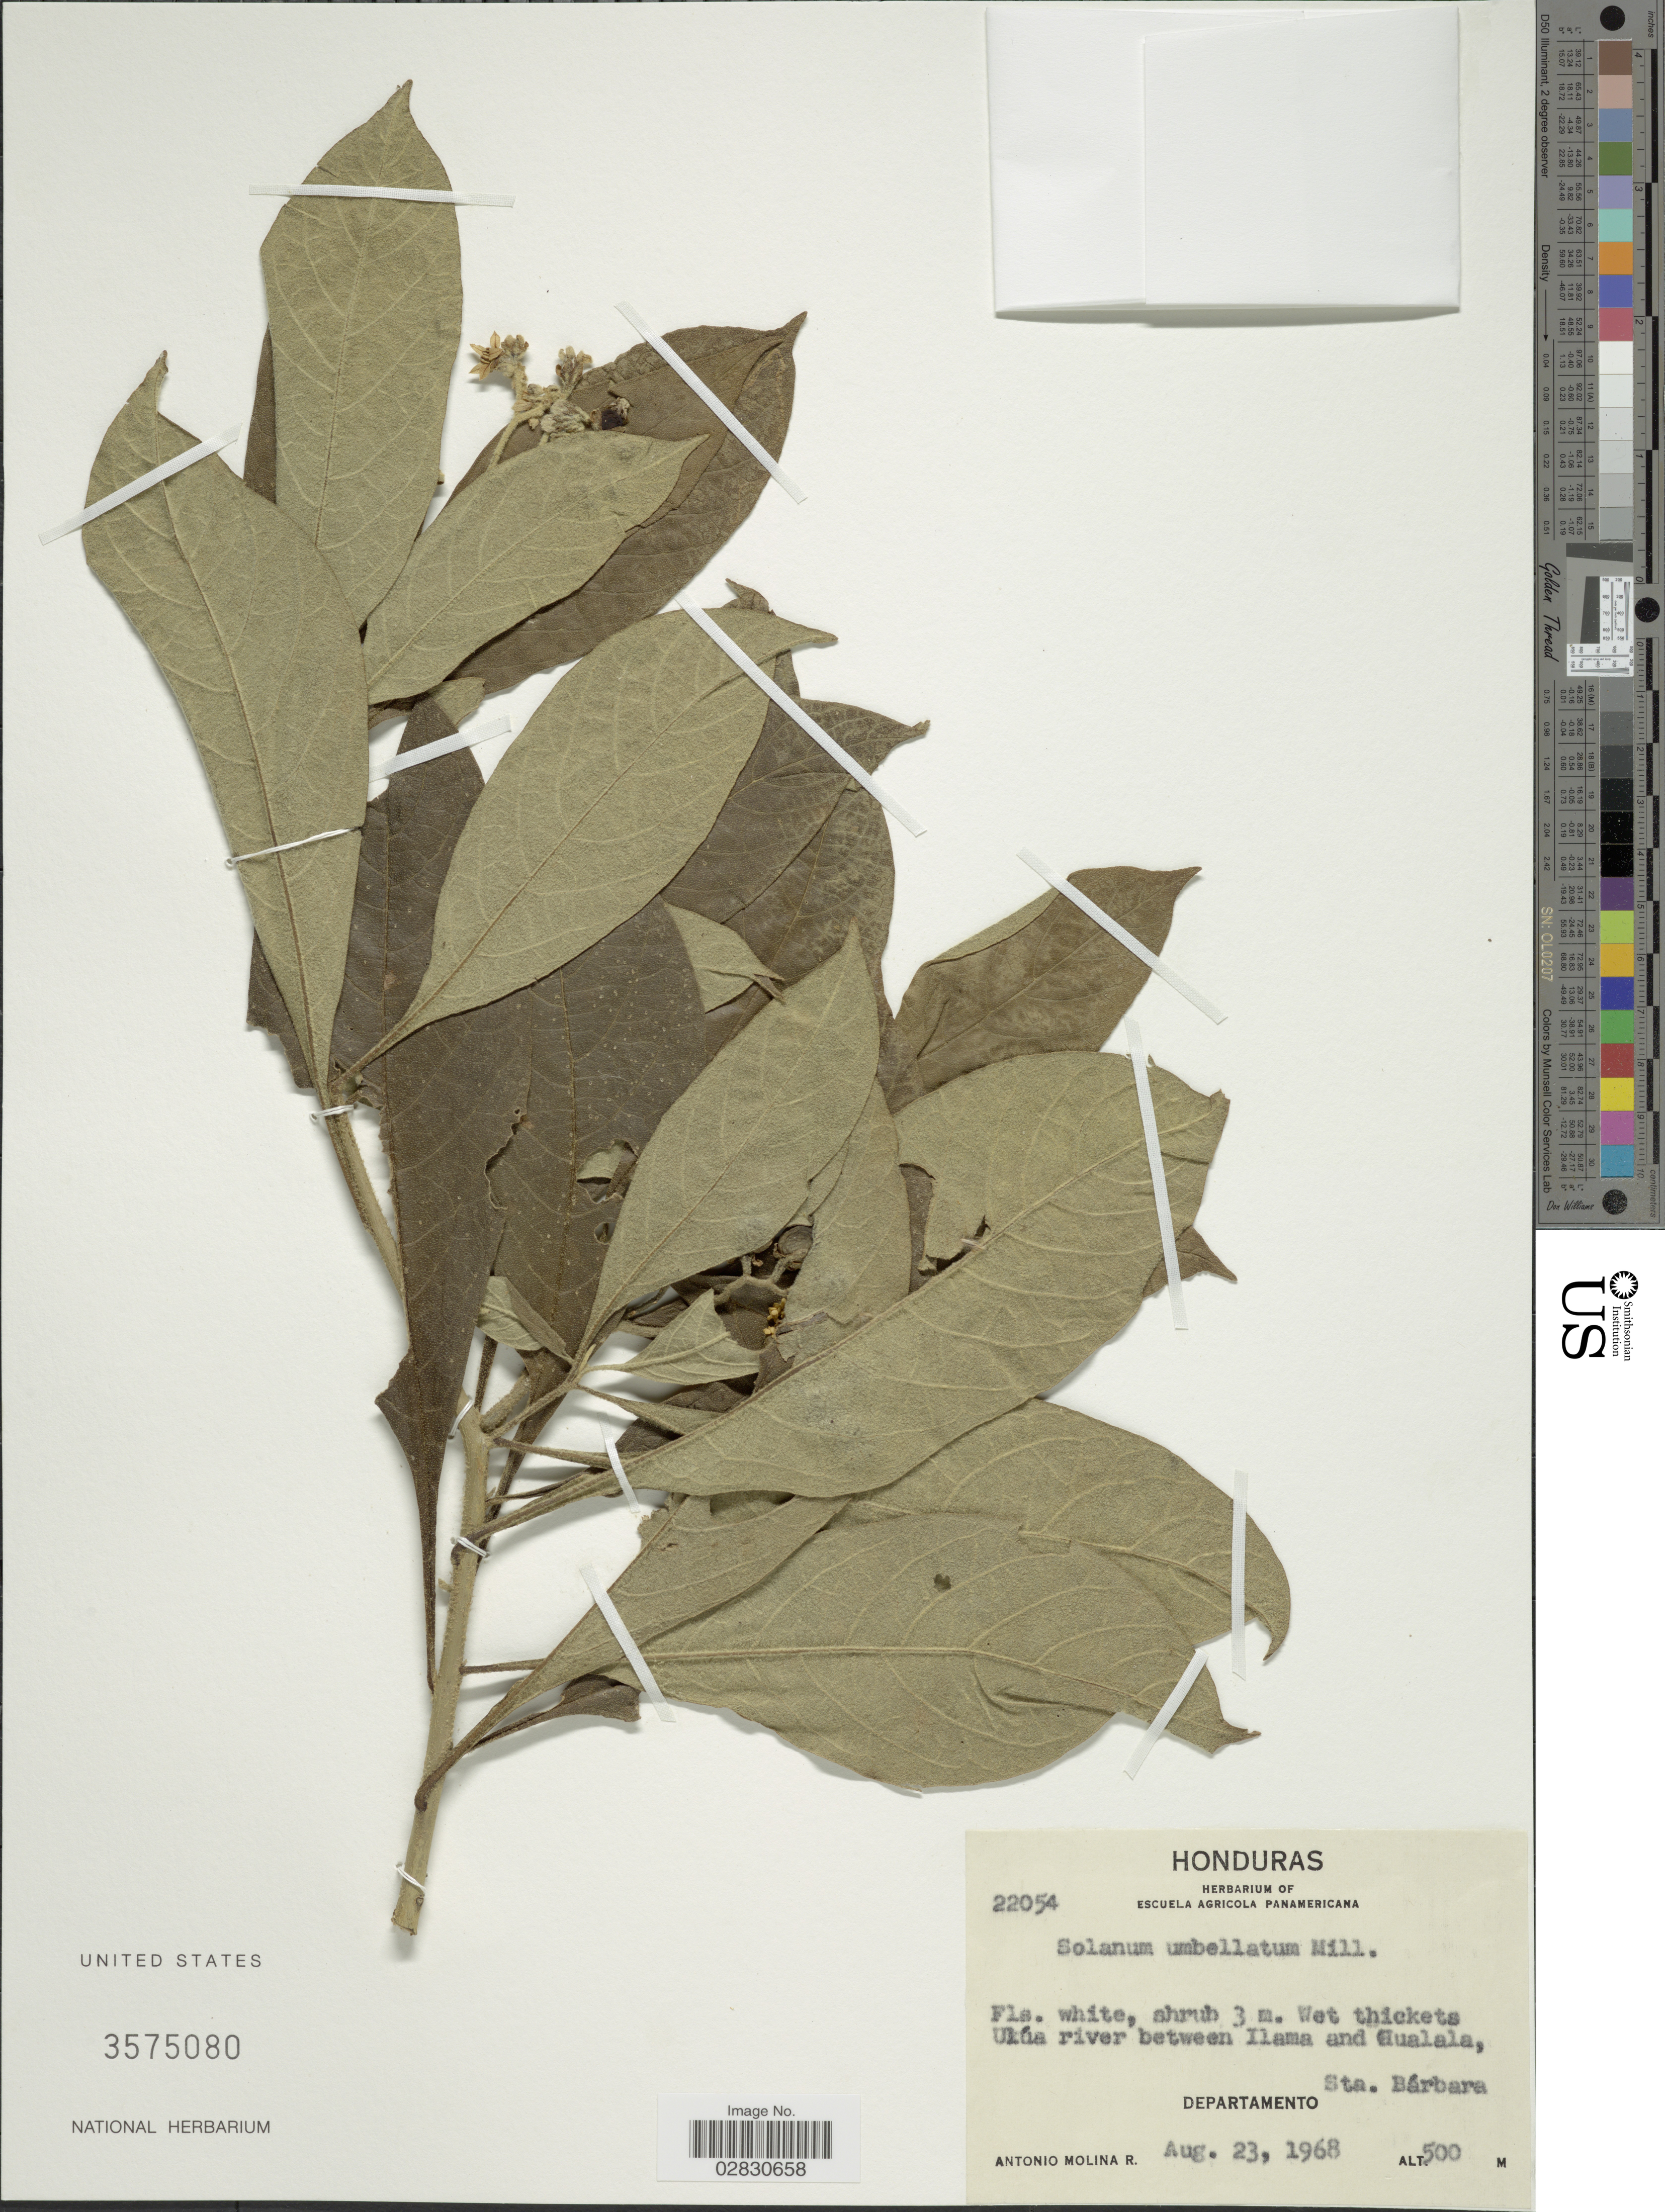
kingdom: Plantae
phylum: Tracheophyta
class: Magnoliopsida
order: Solanales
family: Solanaceae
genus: Solanum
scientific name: Solanum umbellatum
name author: Mill.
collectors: A. Molina R.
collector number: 22054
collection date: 1968-08-23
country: Honduras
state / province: Santa Bárbara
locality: Wet thickets Ulúa river between Ilama and Gualala,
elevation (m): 500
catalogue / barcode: US 3575080